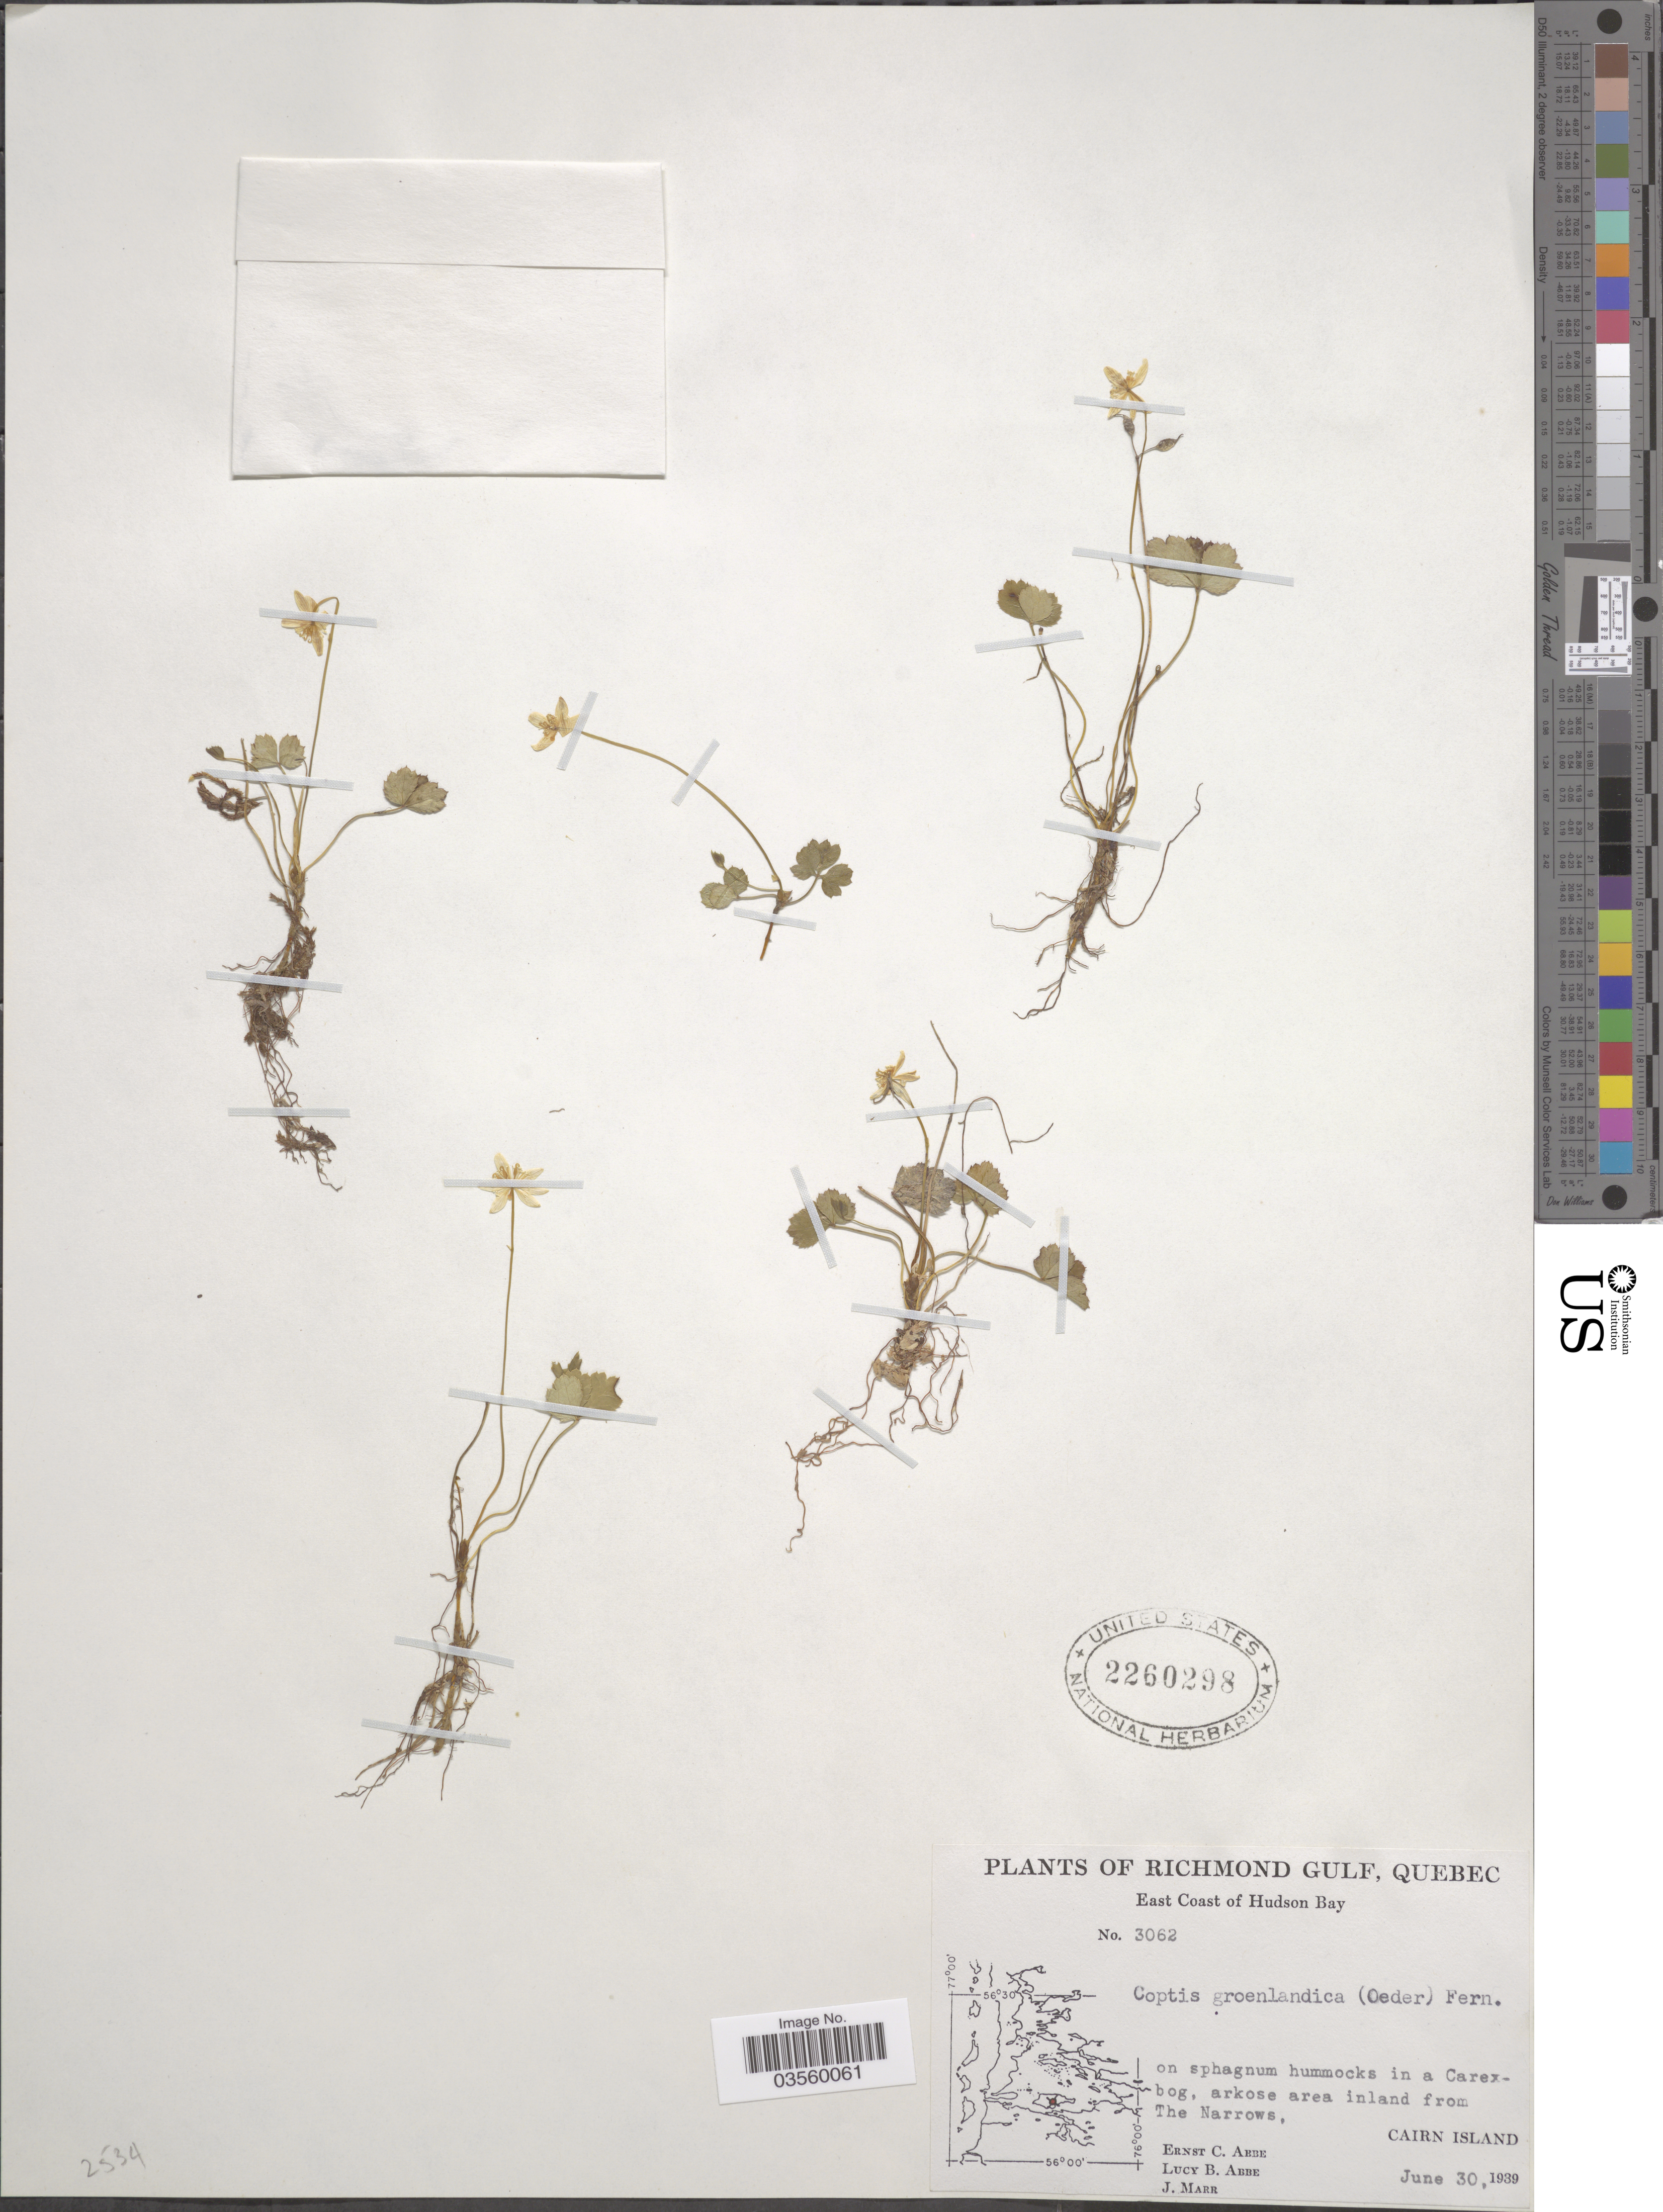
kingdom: Plantae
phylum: Tracheophyta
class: Magnoliopsida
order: Ranunculales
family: Ranunculaceae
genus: Coptis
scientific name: Coptis trifolia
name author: (L.) Salisb.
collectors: E. C. Abbe, L. B. Abbe & J. Marr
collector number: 3062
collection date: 1939-06-30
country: Canada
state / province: Quebec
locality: Richmond Gulf. East Coast of Hudson Bay. Area inland from The Narrows, Cairn Island.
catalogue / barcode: US 2260298